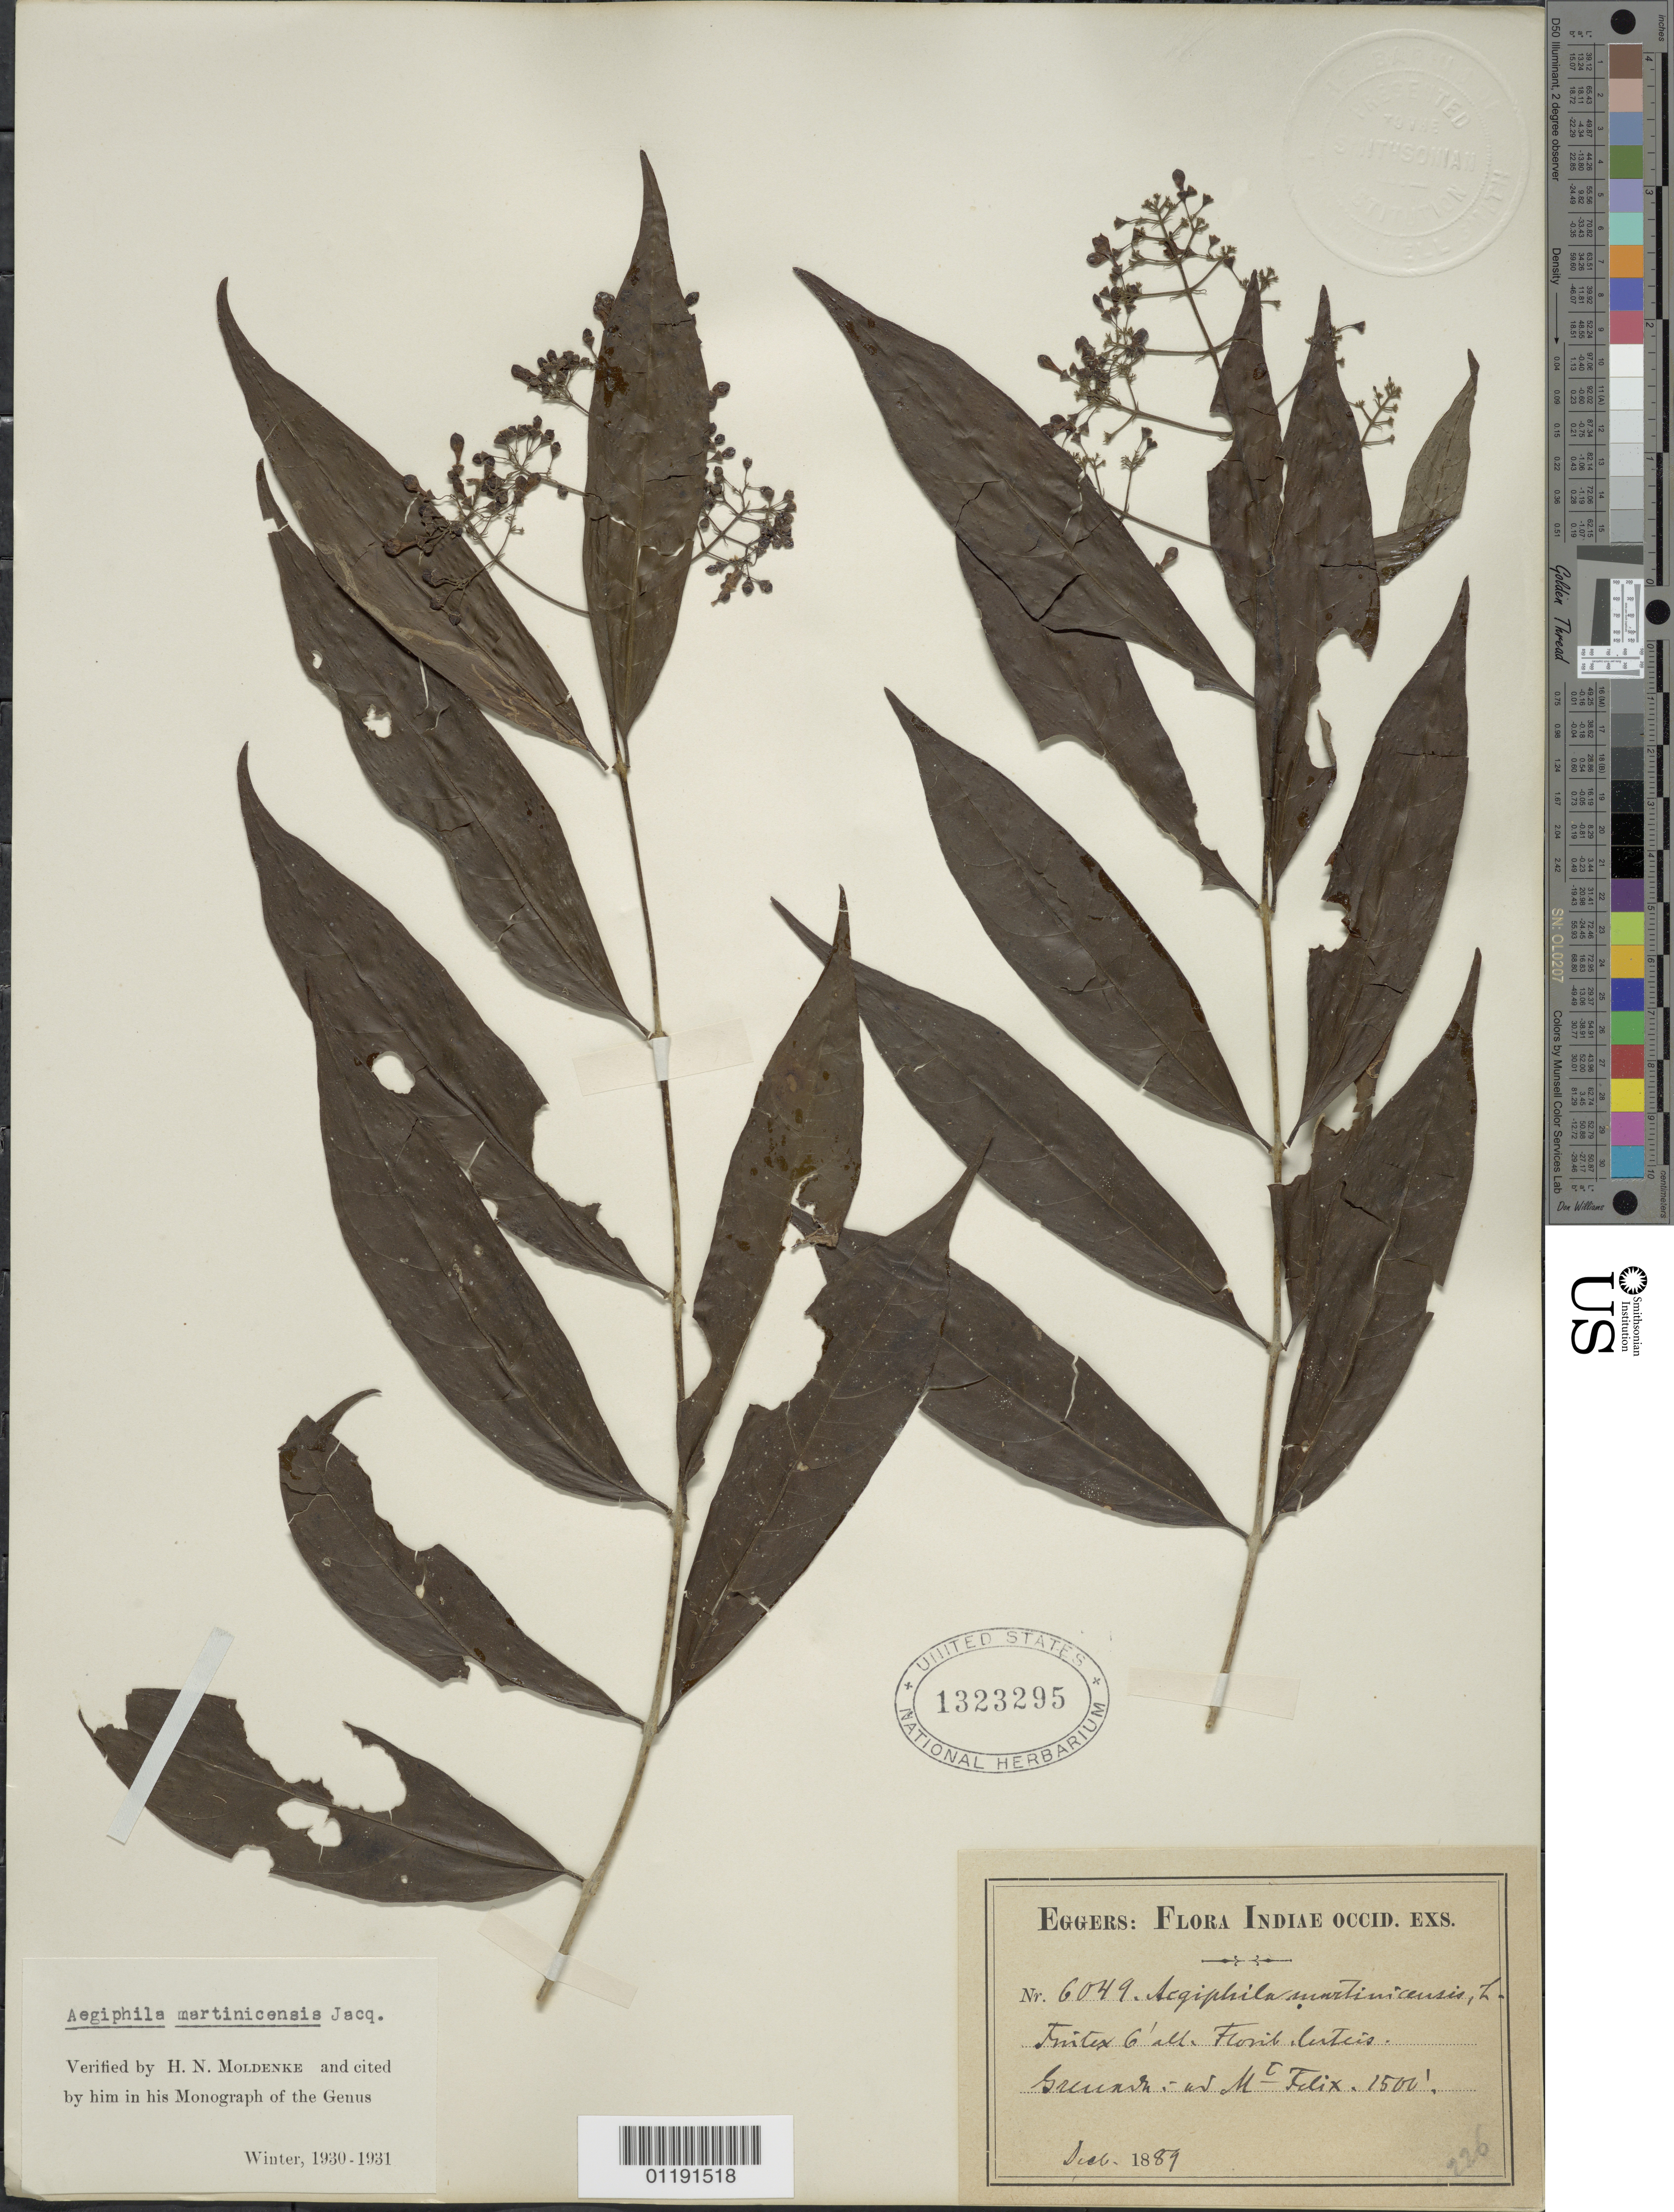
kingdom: Plantae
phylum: Tracheophyta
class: Magnoliopsida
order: Lamiales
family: Lamiaceae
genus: Aegiphila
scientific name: Aegiphila martinicensis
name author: Jacq.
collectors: -. Eggers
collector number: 6049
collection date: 1889-12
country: Grenada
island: Grenada Island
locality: Mt. Felix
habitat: Mountain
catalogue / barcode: US 1323295